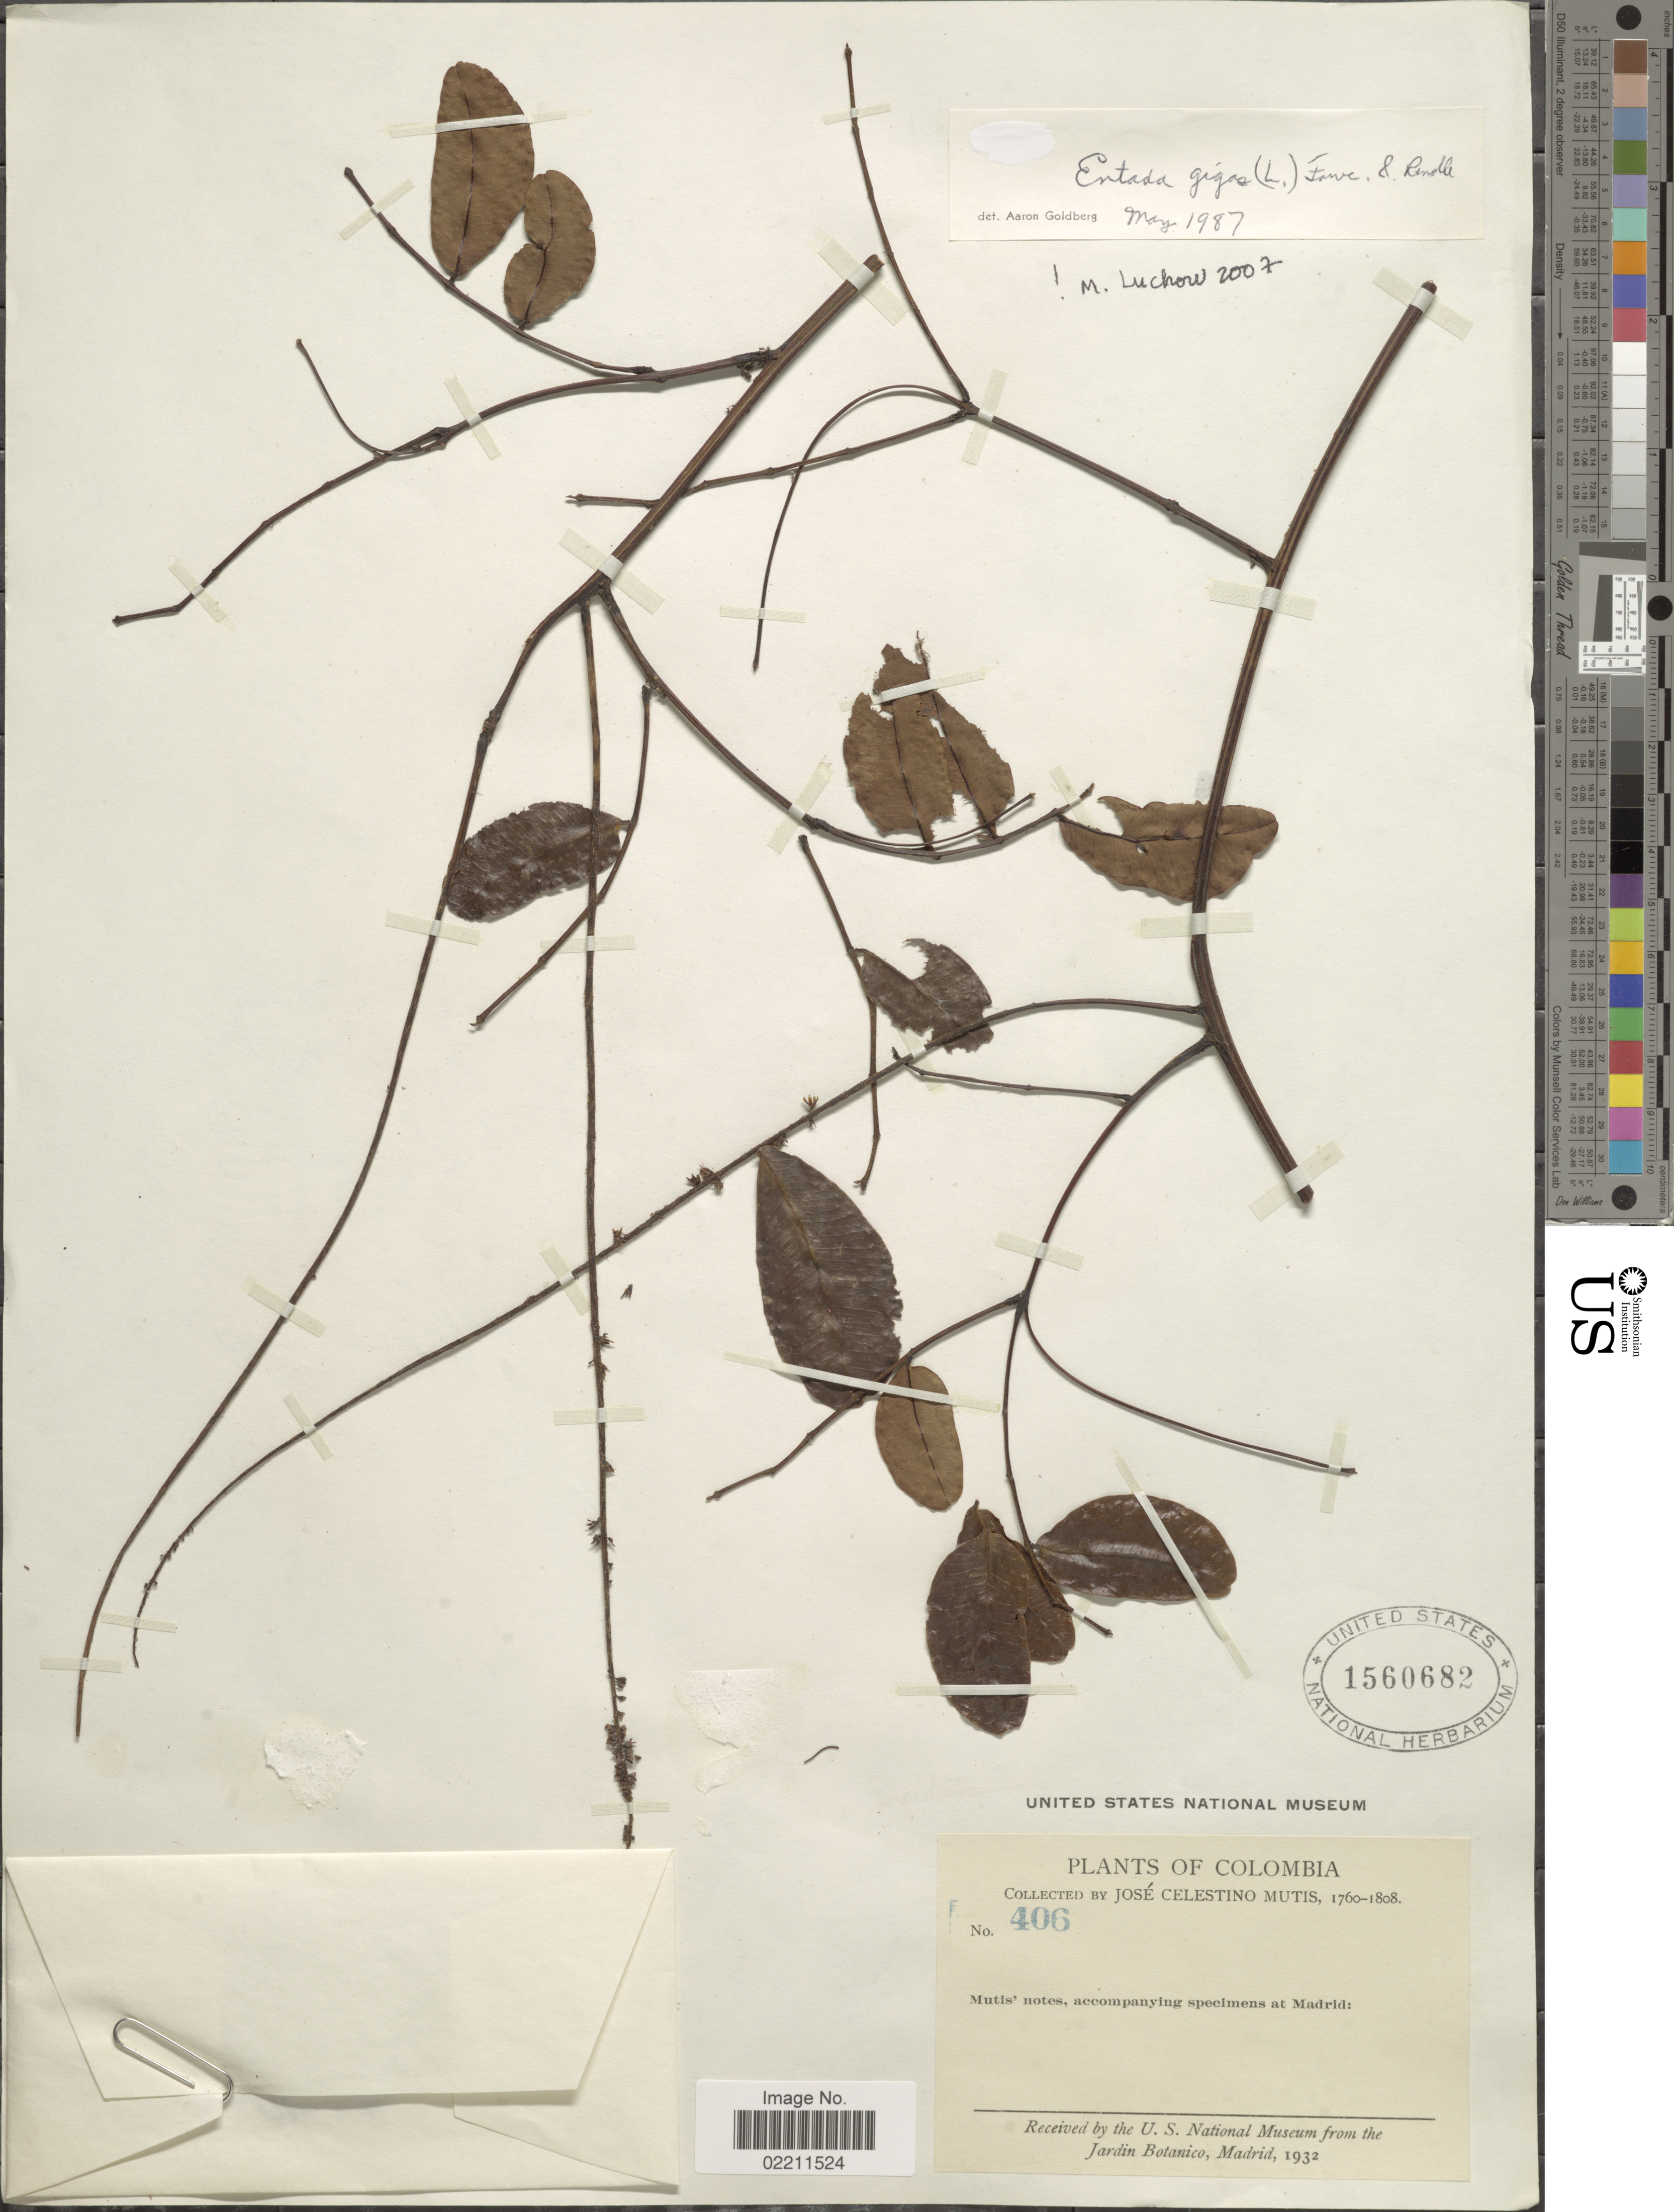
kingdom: Plantae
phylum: Tracheophyta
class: Magnoliopsida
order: Fabales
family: Fabaceae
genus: Entada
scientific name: Entada gigas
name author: (L.) Fawc. & Rendle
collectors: J. C. B. Mutis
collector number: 406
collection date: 1760/1808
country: Colombia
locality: Colombia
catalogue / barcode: US 1560682